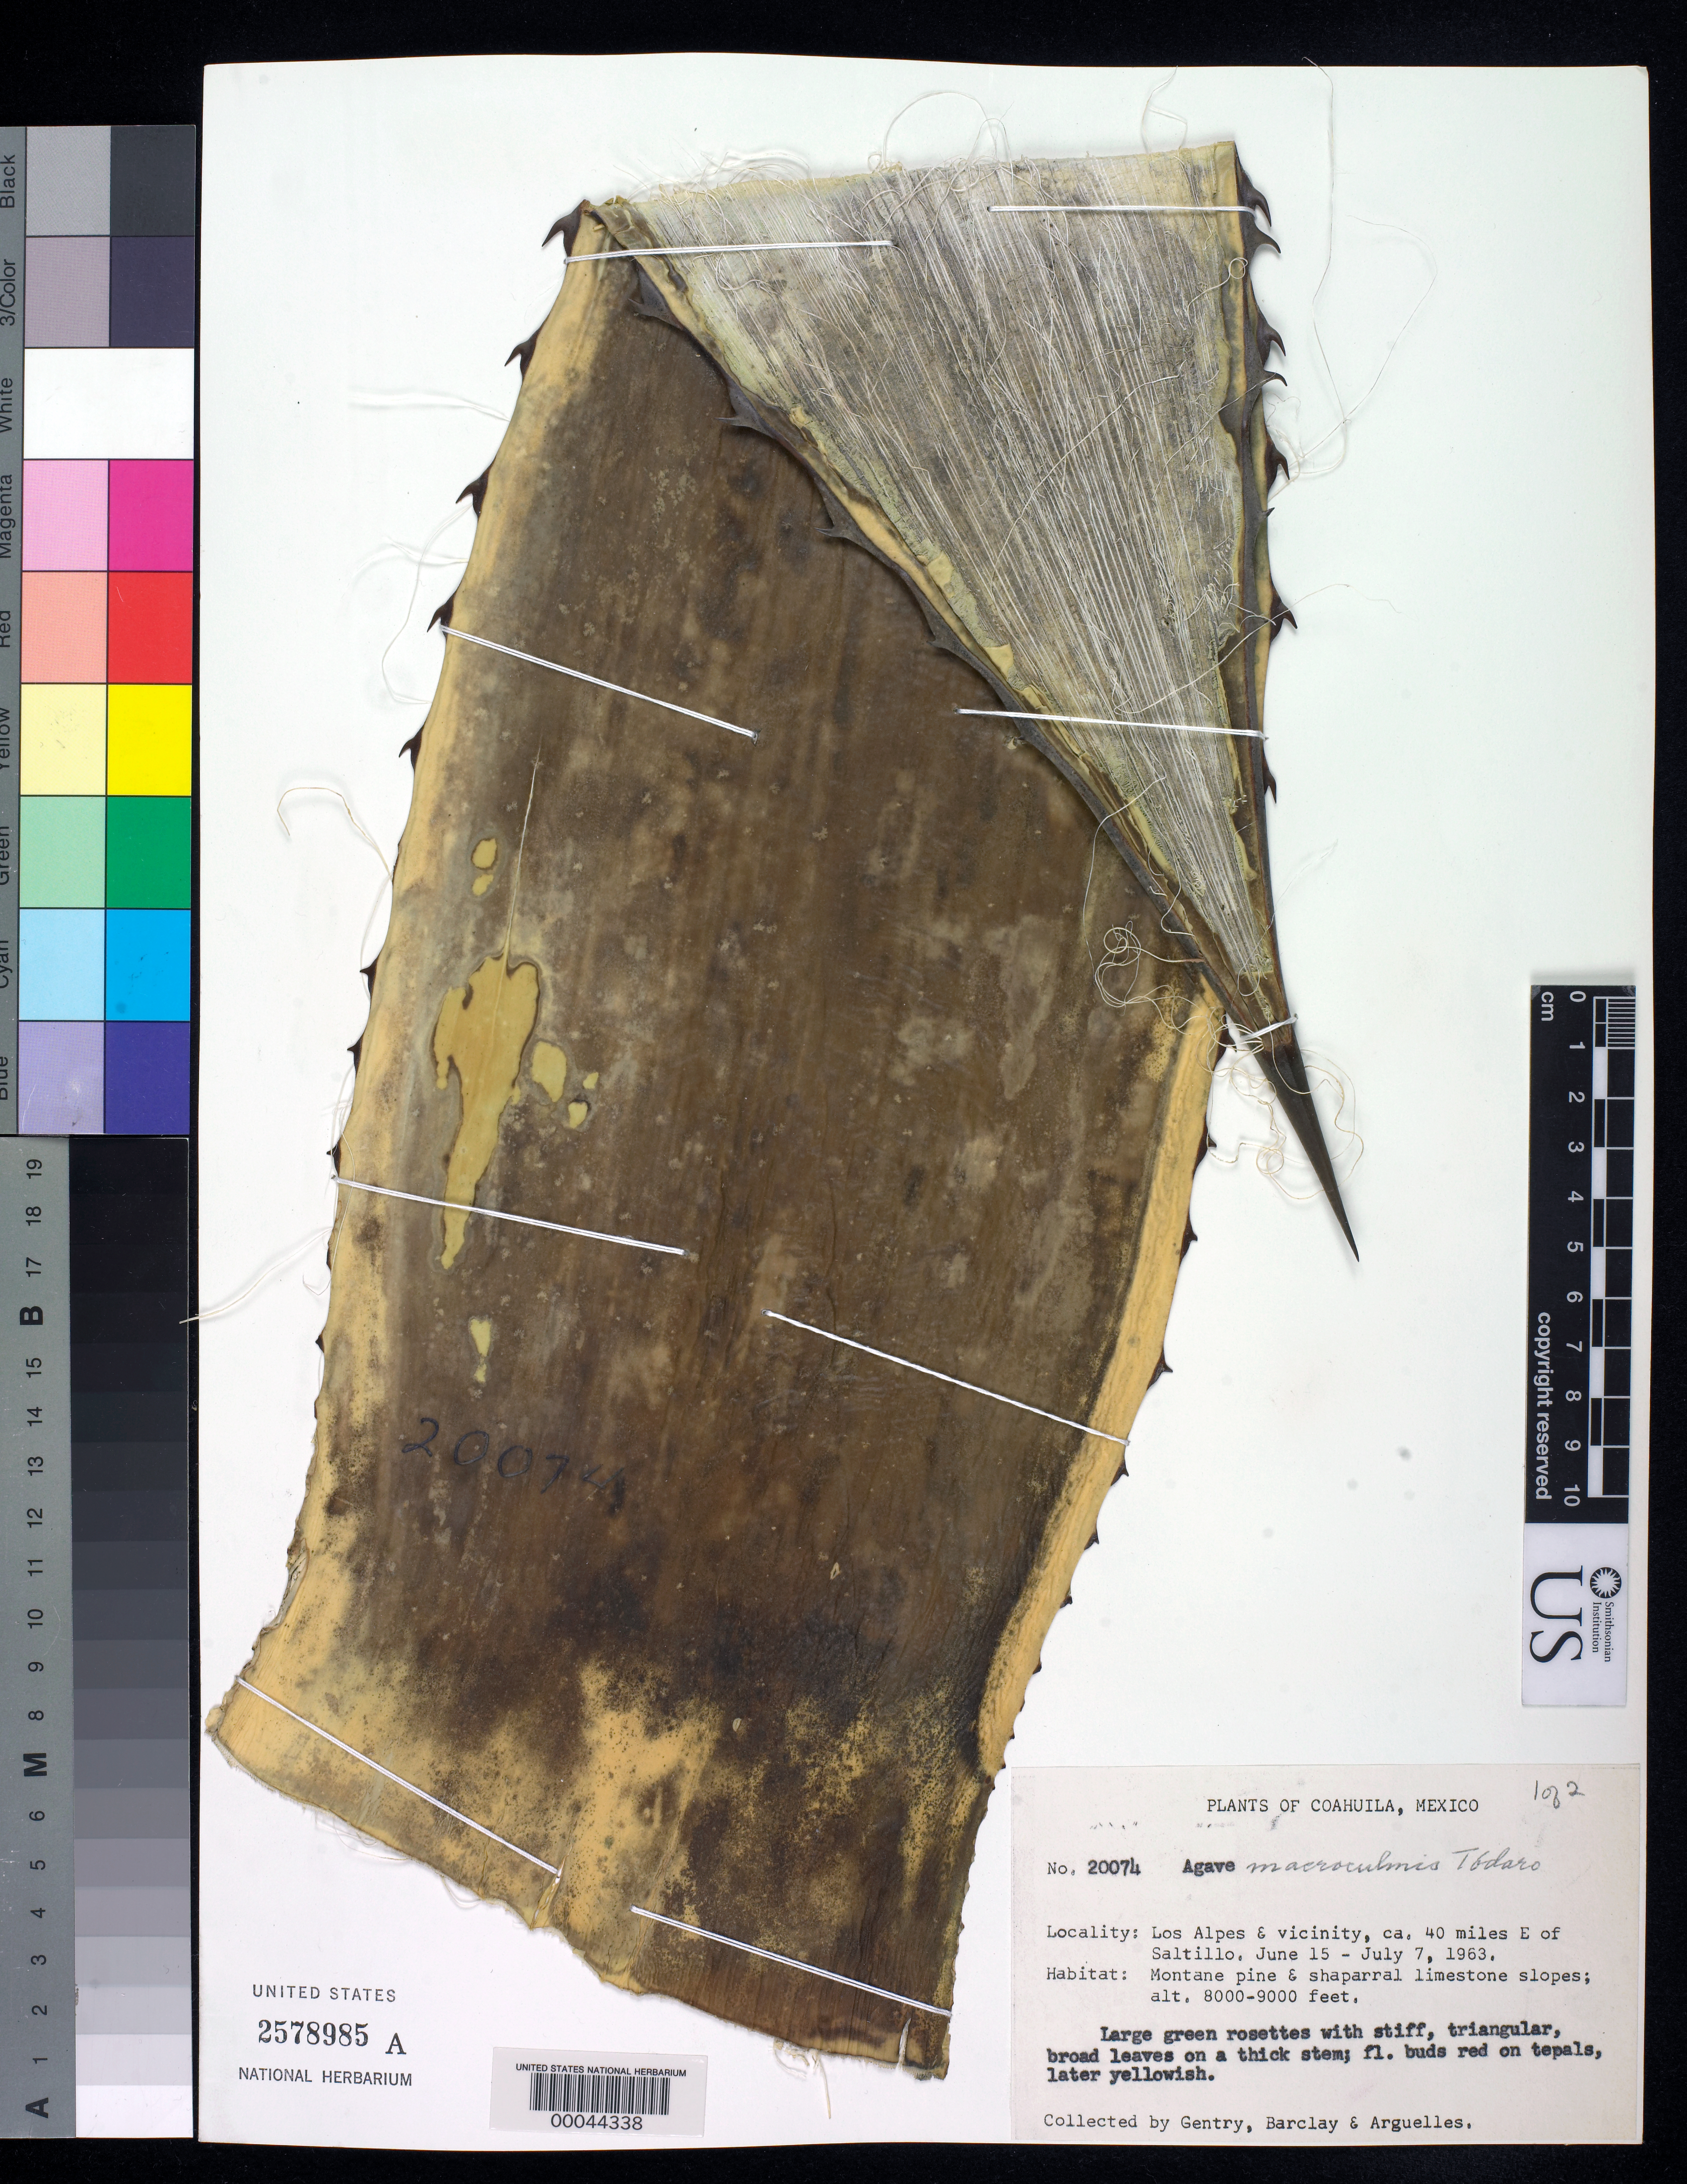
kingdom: Plantae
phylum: Tracheophyta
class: Liliopsida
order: Asparagales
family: Asparagaceae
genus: Agave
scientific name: Agave macroculmis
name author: Tod.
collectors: H. S. Gentry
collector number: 20074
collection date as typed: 15 Jun 1963 to 07 Jul 1963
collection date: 1963-06-15/1963-07-07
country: Mexico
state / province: Coahuila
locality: Los Alpes & vicinity, ca 40 mi E of Saltillo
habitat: Montane pine & shaparral limestone slopes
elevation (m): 2438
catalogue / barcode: US 2578985A